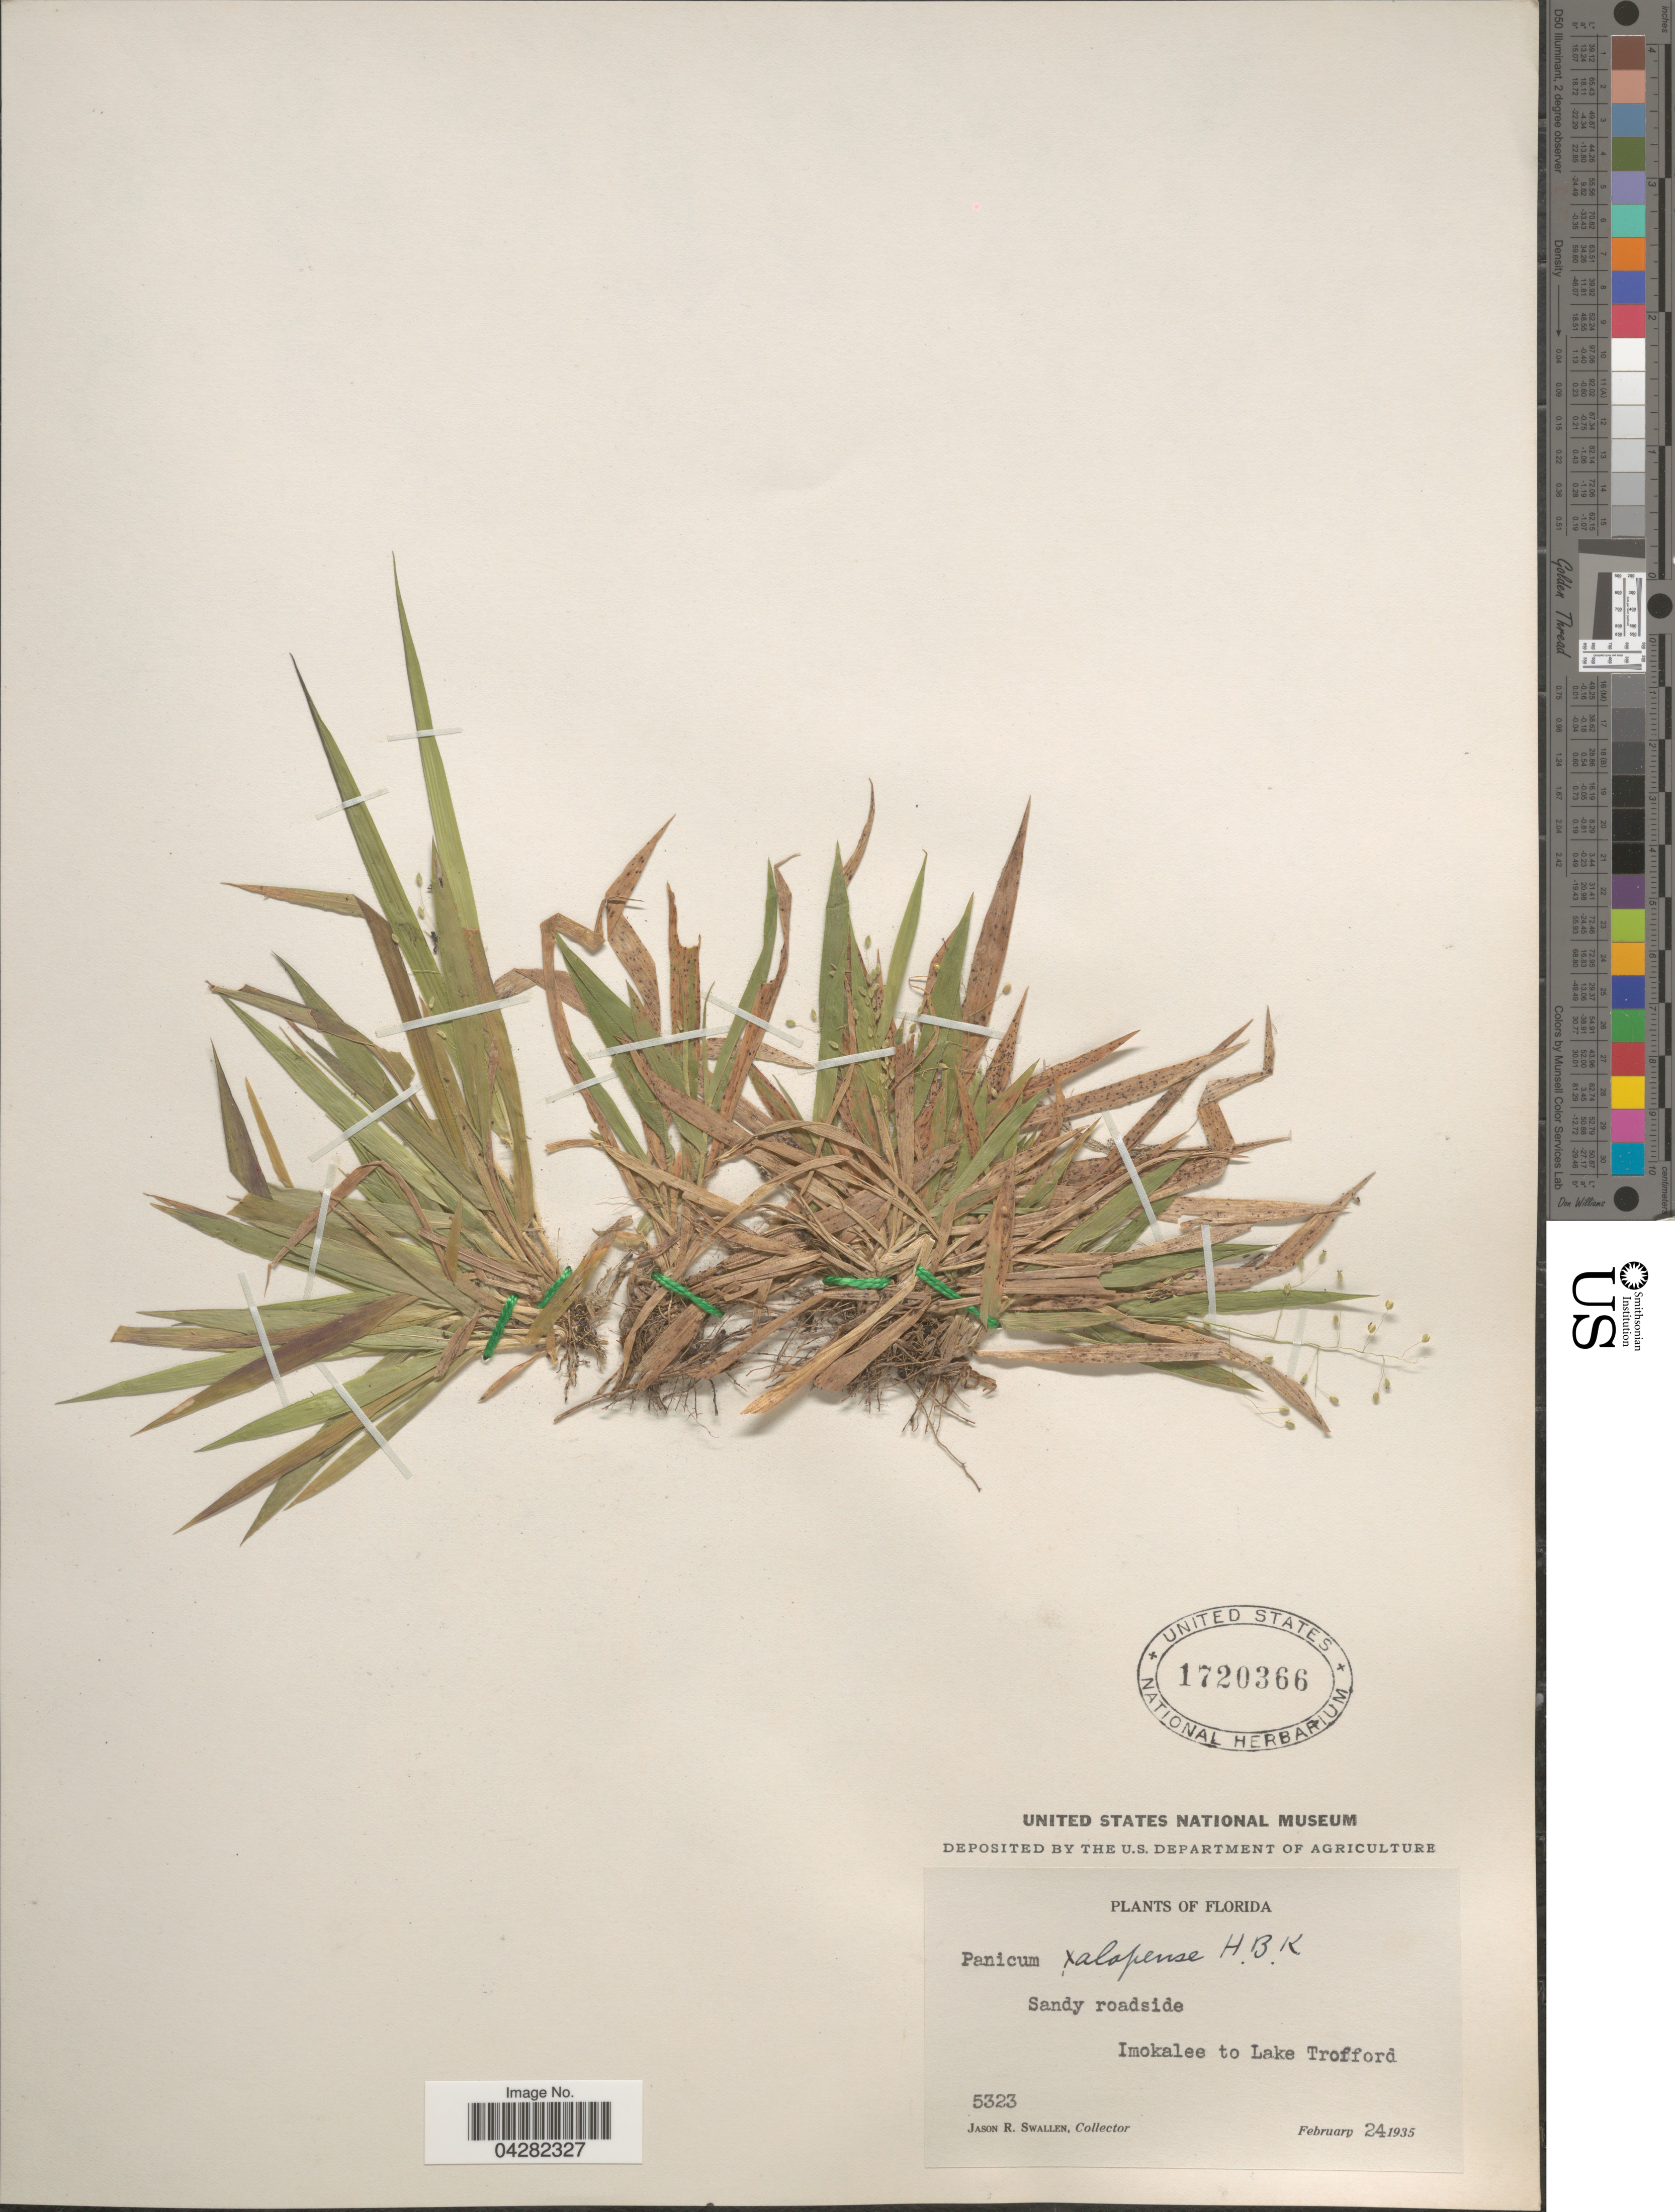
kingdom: Plantae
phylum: Tracheophyta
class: Liliopsida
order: Poales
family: Poaceae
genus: Dichanthelium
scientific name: Dichanthelium laxiflorum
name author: (Lam.) Gould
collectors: J. R. Swallen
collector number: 5323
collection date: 1935-02-24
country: United States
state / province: Florida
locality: Sandy roadside. Imokalee to Lake Trofford.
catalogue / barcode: US 1720366